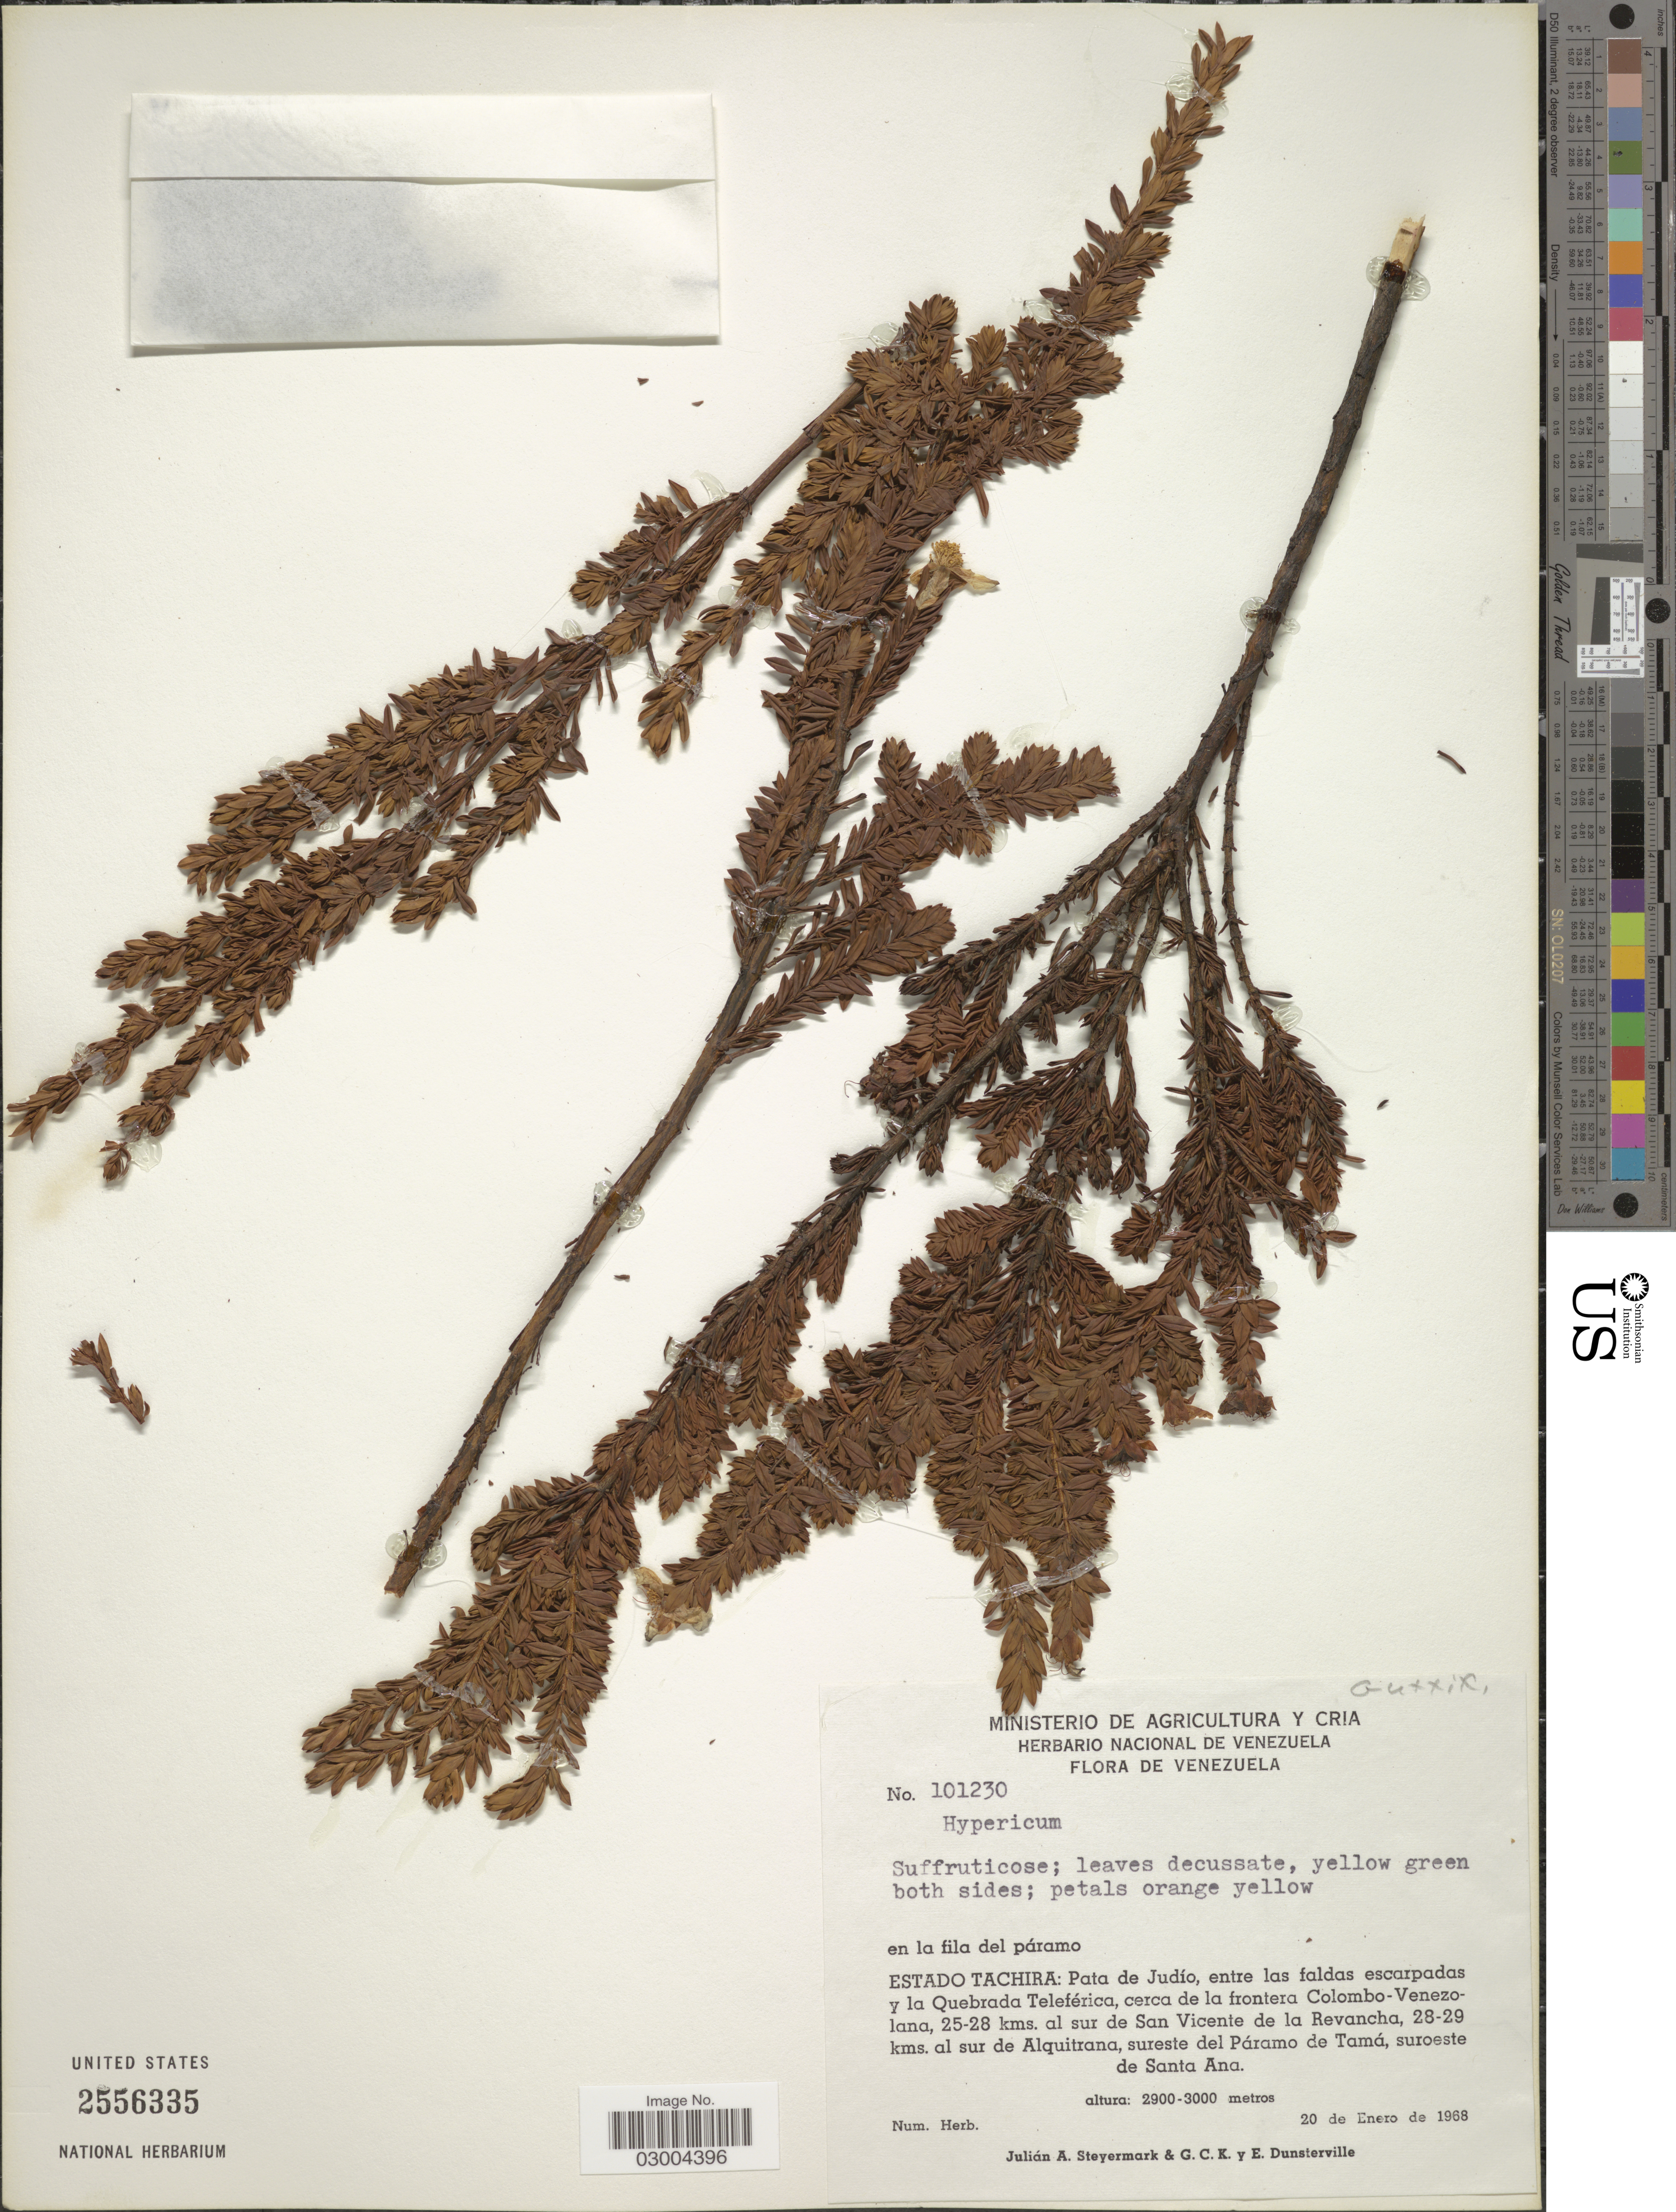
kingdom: Plantae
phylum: Tracheophyta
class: Magnoliopsida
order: Malpighiales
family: Hypericaceae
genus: Hypericum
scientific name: Hypericum sp.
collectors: J. Steyermark, G. C. K. Dunsterville & E. Dunsterville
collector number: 101230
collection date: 1968-01-20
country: Venezuela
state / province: Tachira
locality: En la fila del páramo. Estado Tachira: Pata de Judío, entre als faldas escarpadas y la Quebrada Teleférica, cerca de la frontera Colombo-Venezolana, 25-28 kms. al sur de San Vicente de la Revancha, 28-29 kms. al sur de Alquitrana, sureste del Páramo de Tamá, suroeste de Santa Ana.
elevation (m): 2900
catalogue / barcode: US 2556335